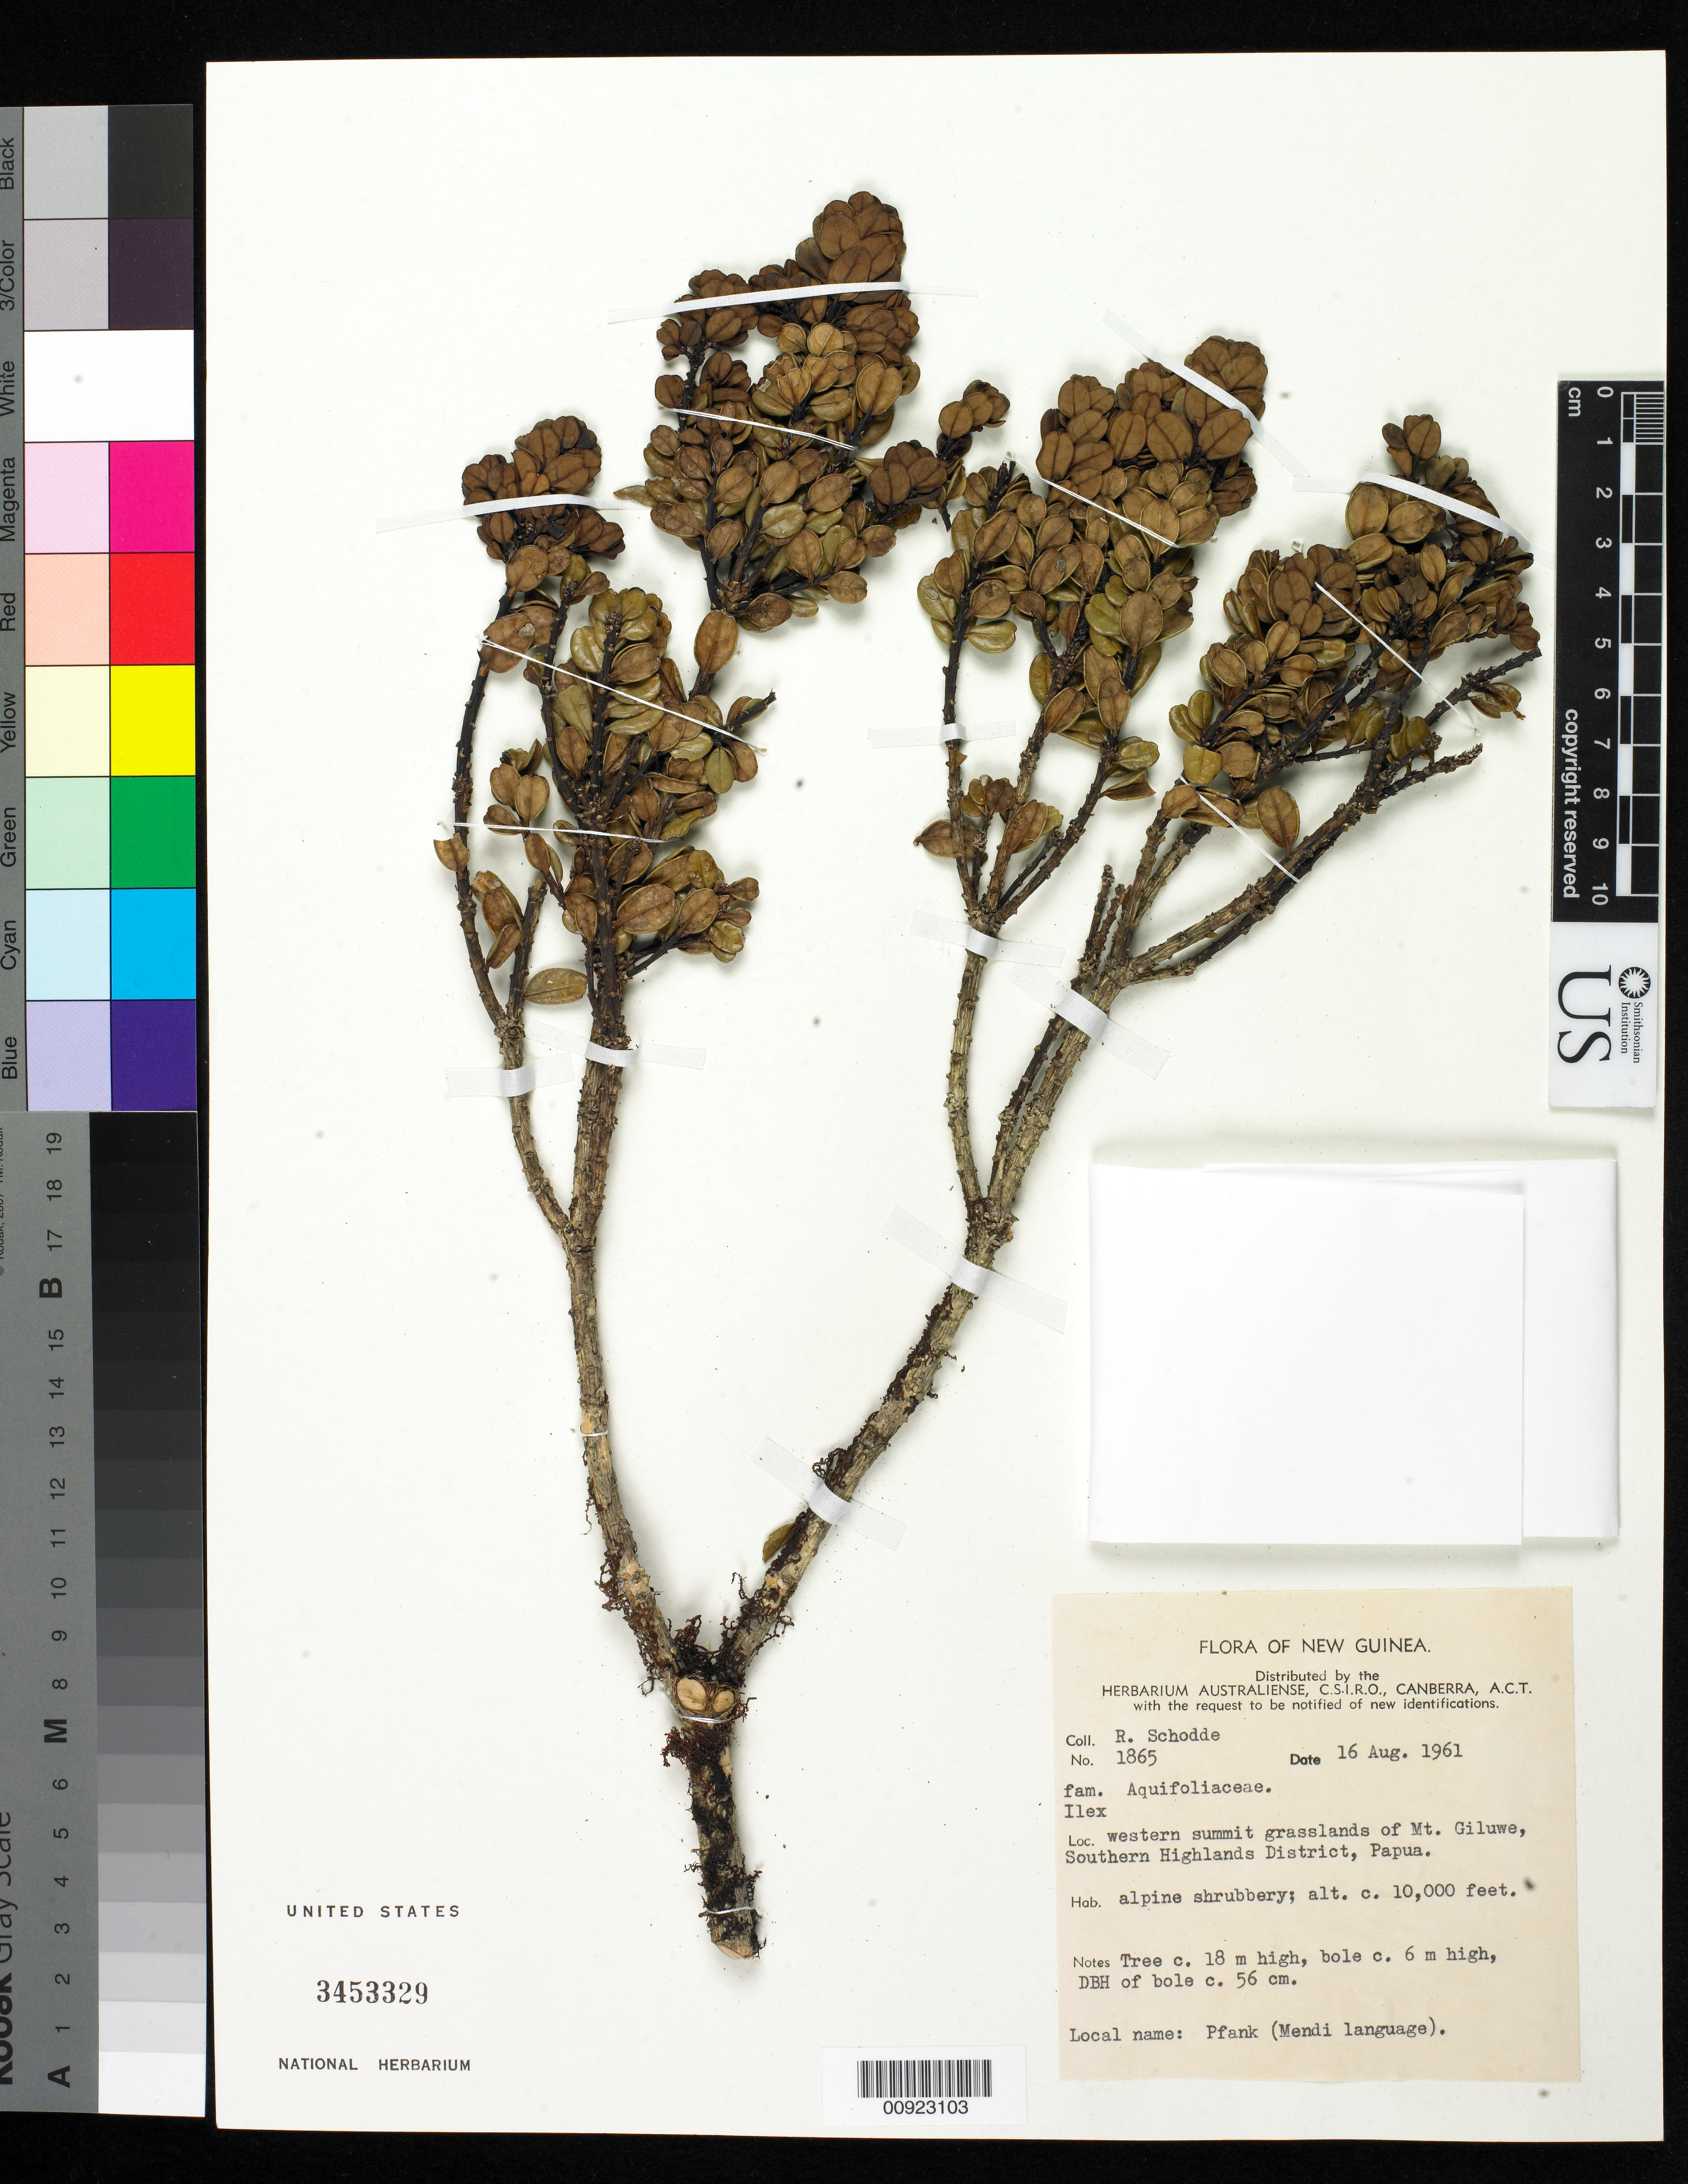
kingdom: Plantae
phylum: Tracheophyta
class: Magnoliopsida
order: Aquifoliales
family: Aquifoliaceae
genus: Ilex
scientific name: Ilex sp.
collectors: R. Schodde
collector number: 1865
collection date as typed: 16 Aug 1961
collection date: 1961-08-16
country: Papua New Guinea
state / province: Southern Highlands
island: New Guinea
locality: Western summit grasslands of Mt. Giluwe.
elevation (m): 3048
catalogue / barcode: US 3453329